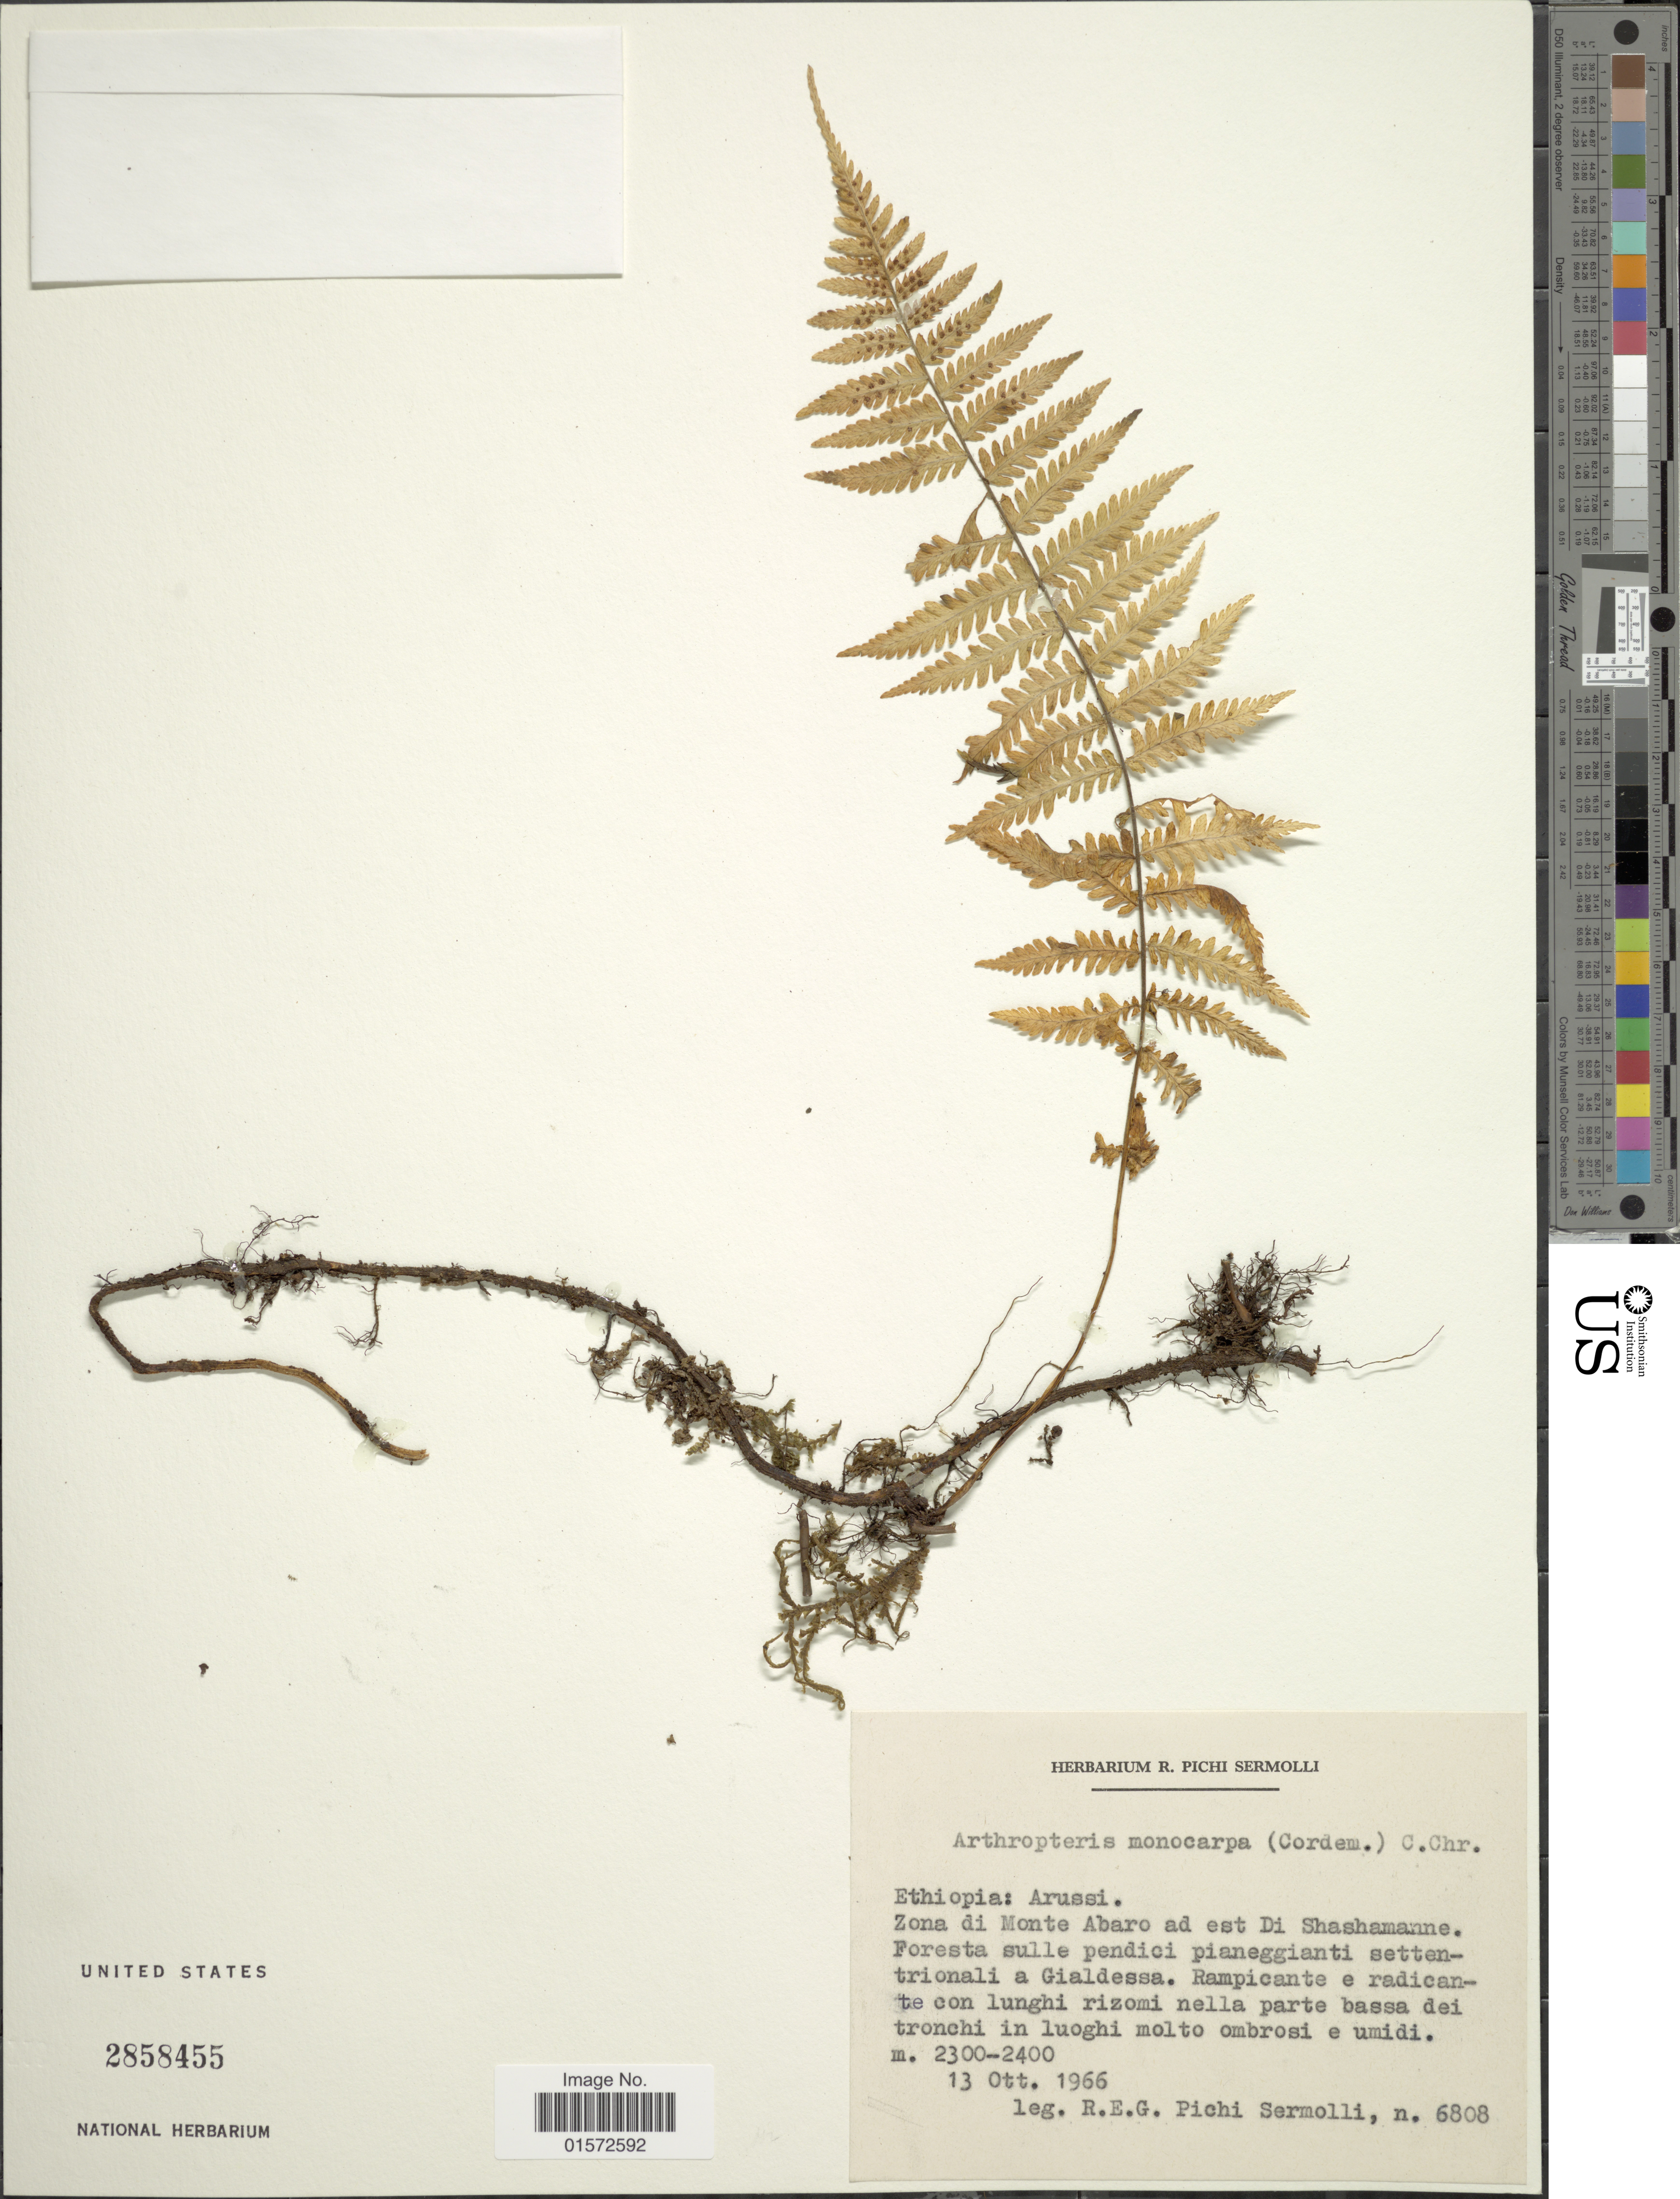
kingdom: Plantae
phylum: Tracheophyta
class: Polypodiopsida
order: Polypodiales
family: Tectariaceae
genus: Arthropteris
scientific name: Arthropteris monocarpa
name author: (Cordem.) C. Chr.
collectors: R. E. Pichi-Sermolli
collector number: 6808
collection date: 1966-10-13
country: Ethiopia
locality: Arussi. Zona di Monte Abaro ad est Di Shashamanne. Foresta sulle pendici pianeggianti settentrionali a Gialdessa. rampicante e radicante conlunghi rizomi nella parte bassa dei tronchi in luoghi molto ombrosi e umidi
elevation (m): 2300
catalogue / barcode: US 2858455